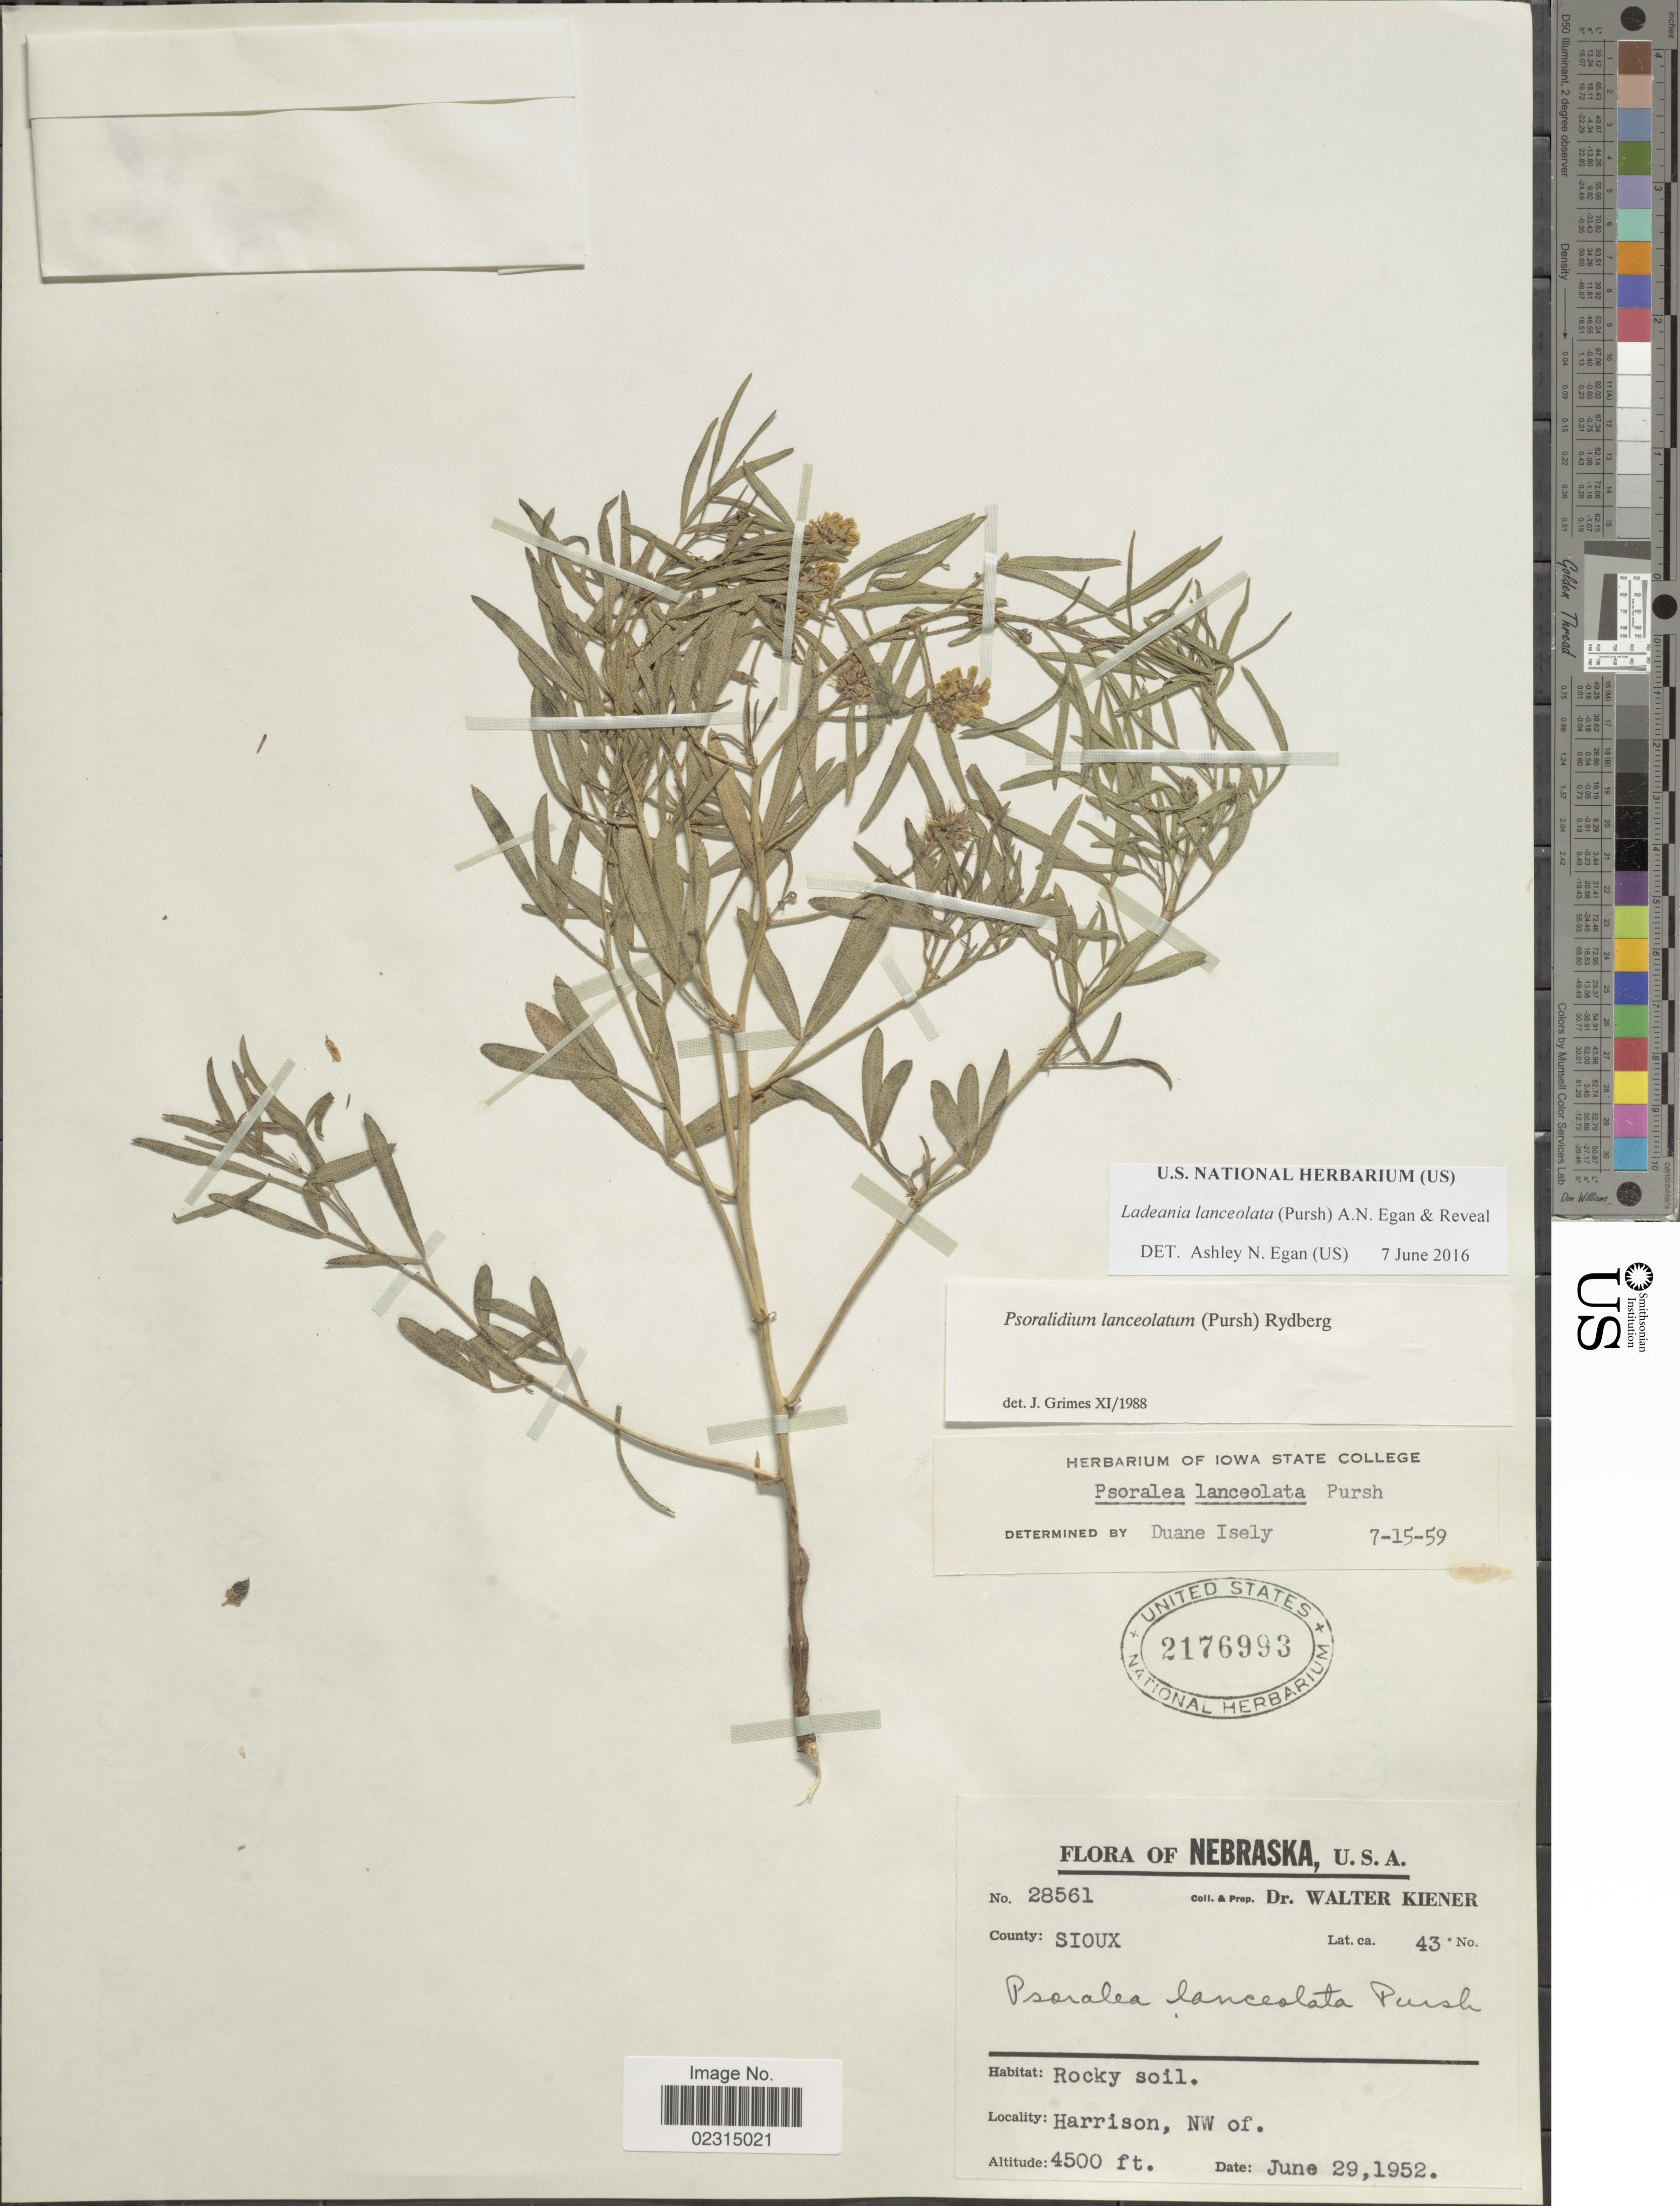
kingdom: Plantae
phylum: Tracheophyta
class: Magnoliopsida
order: Fabales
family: Fabaceae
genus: Ladeania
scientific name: Ladeania lanceolata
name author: (Pursh) A.N. Egan & Reveal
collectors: W. Kiener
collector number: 28561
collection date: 1952-06-29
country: United States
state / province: Nebraska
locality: Sioux, Rocky soil, Harrison, NW of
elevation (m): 1372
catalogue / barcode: US 2176993